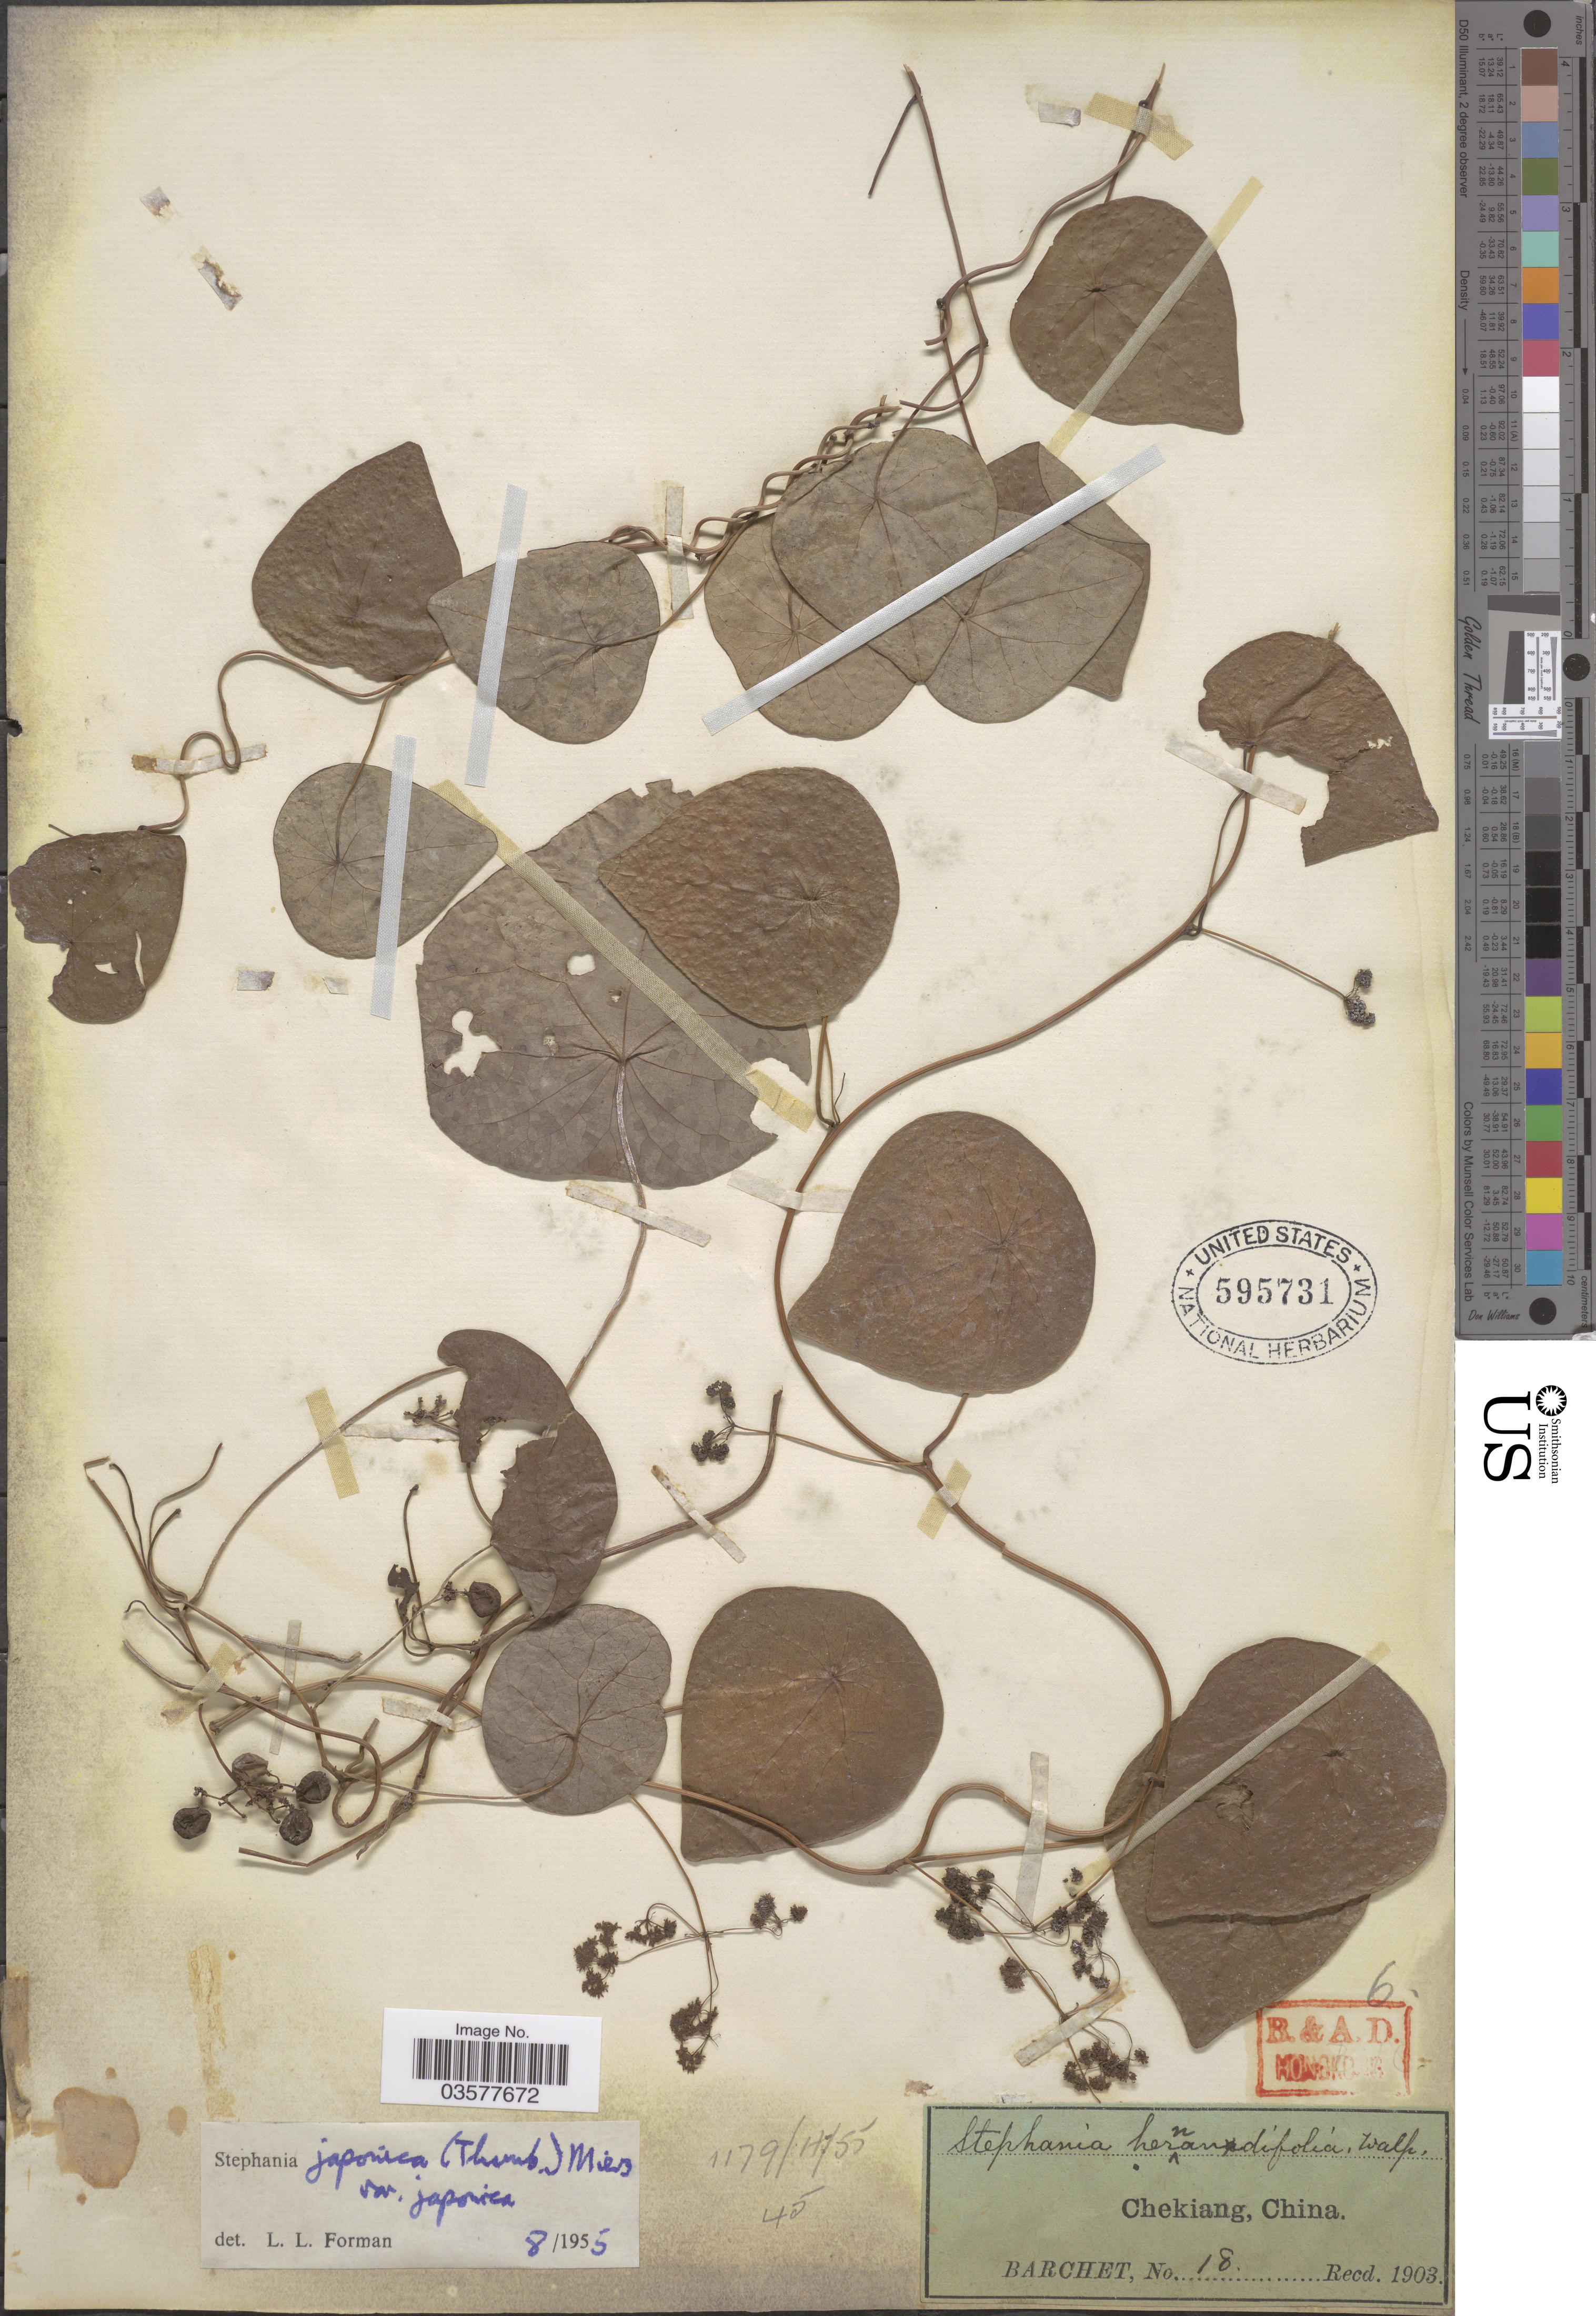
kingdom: Plantae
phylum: Tracheophyta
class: Magnoliopsida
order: Ranunculales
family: Menispermaceae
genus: Stephania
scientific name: Stephania japonica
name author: (Thunb.) Miers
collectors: Barchet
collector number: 18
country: China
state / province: Zhejiang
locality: Chekiang.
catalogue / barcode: US 595731